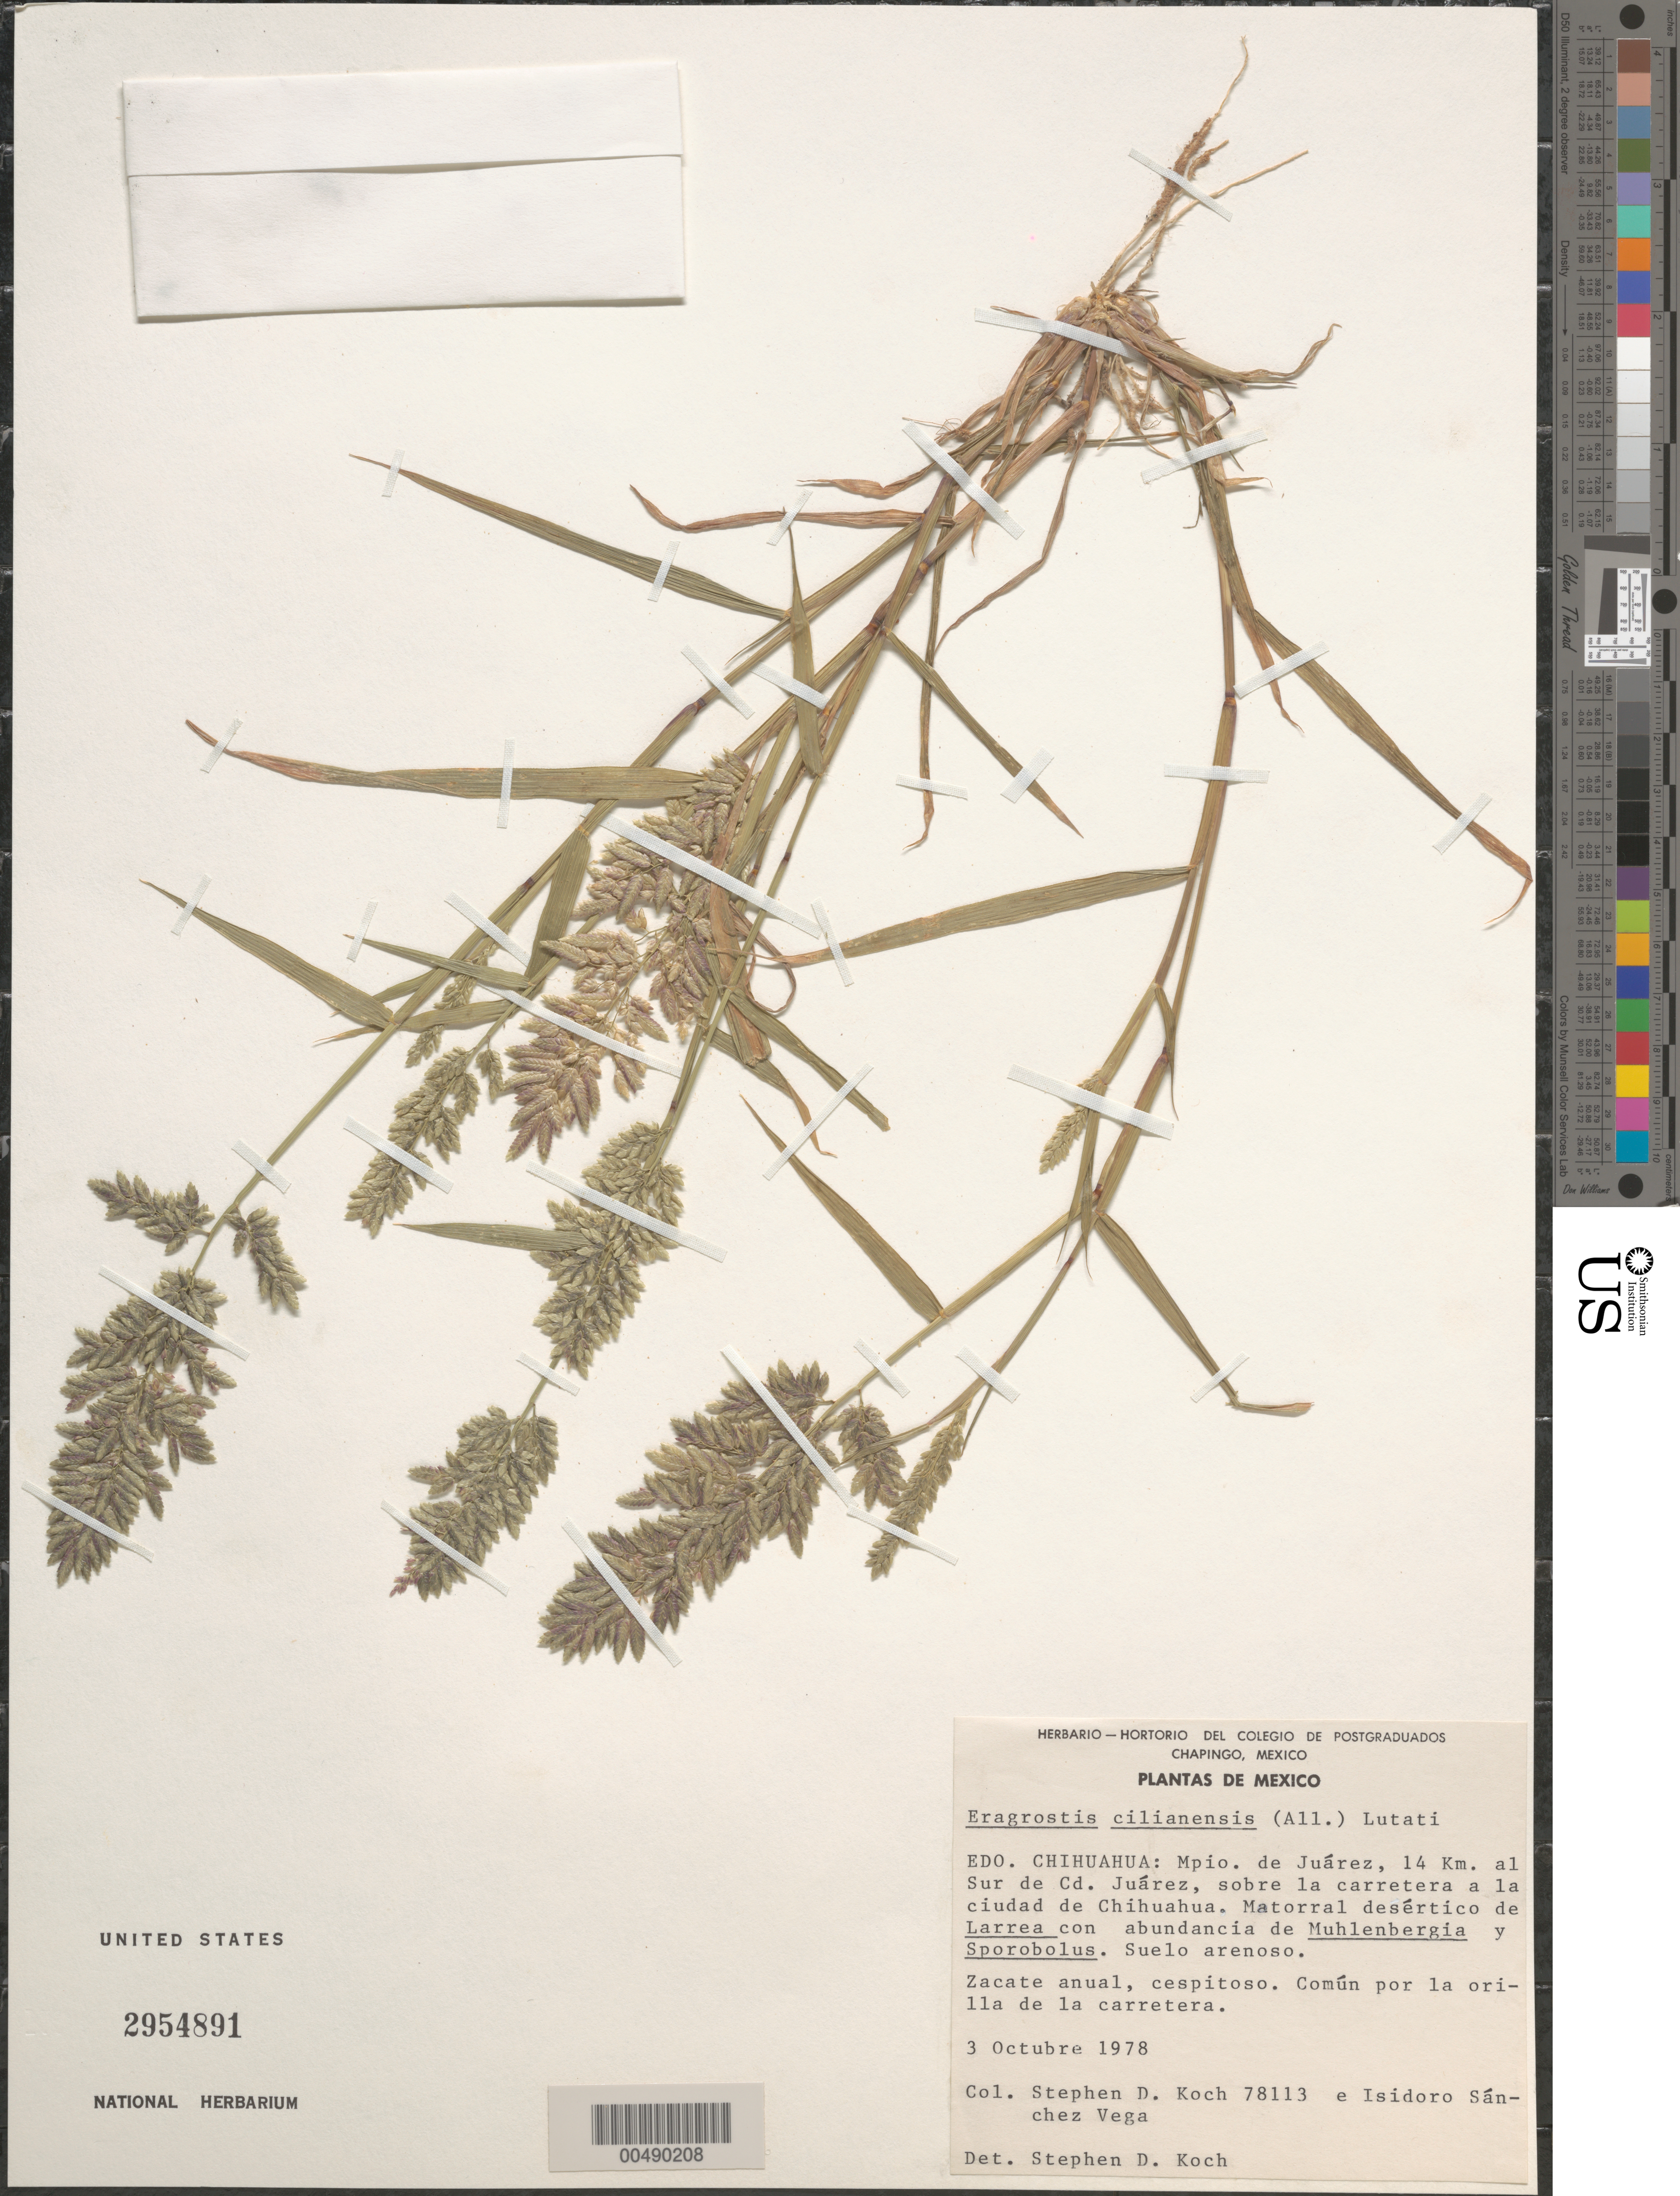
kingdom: Plantae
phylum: Tracheophyta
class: Liliopsida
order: Poales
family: Poaceae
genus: Eragrostis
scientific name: Eragrostis cilianensis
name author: (Bellardi) Vignolo ex Janch.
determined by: Koch, S. D.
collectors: S. D. Koch & I. M. Sánchez Vega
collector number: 78113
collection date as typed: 3 Oct 1978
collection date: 1978-10-03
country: Mexico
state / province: Chihuahua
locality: Juárez, 14 km S of Cd. Juárez, along rd to the Ciudad Chihuahua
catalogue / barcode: US 2954891